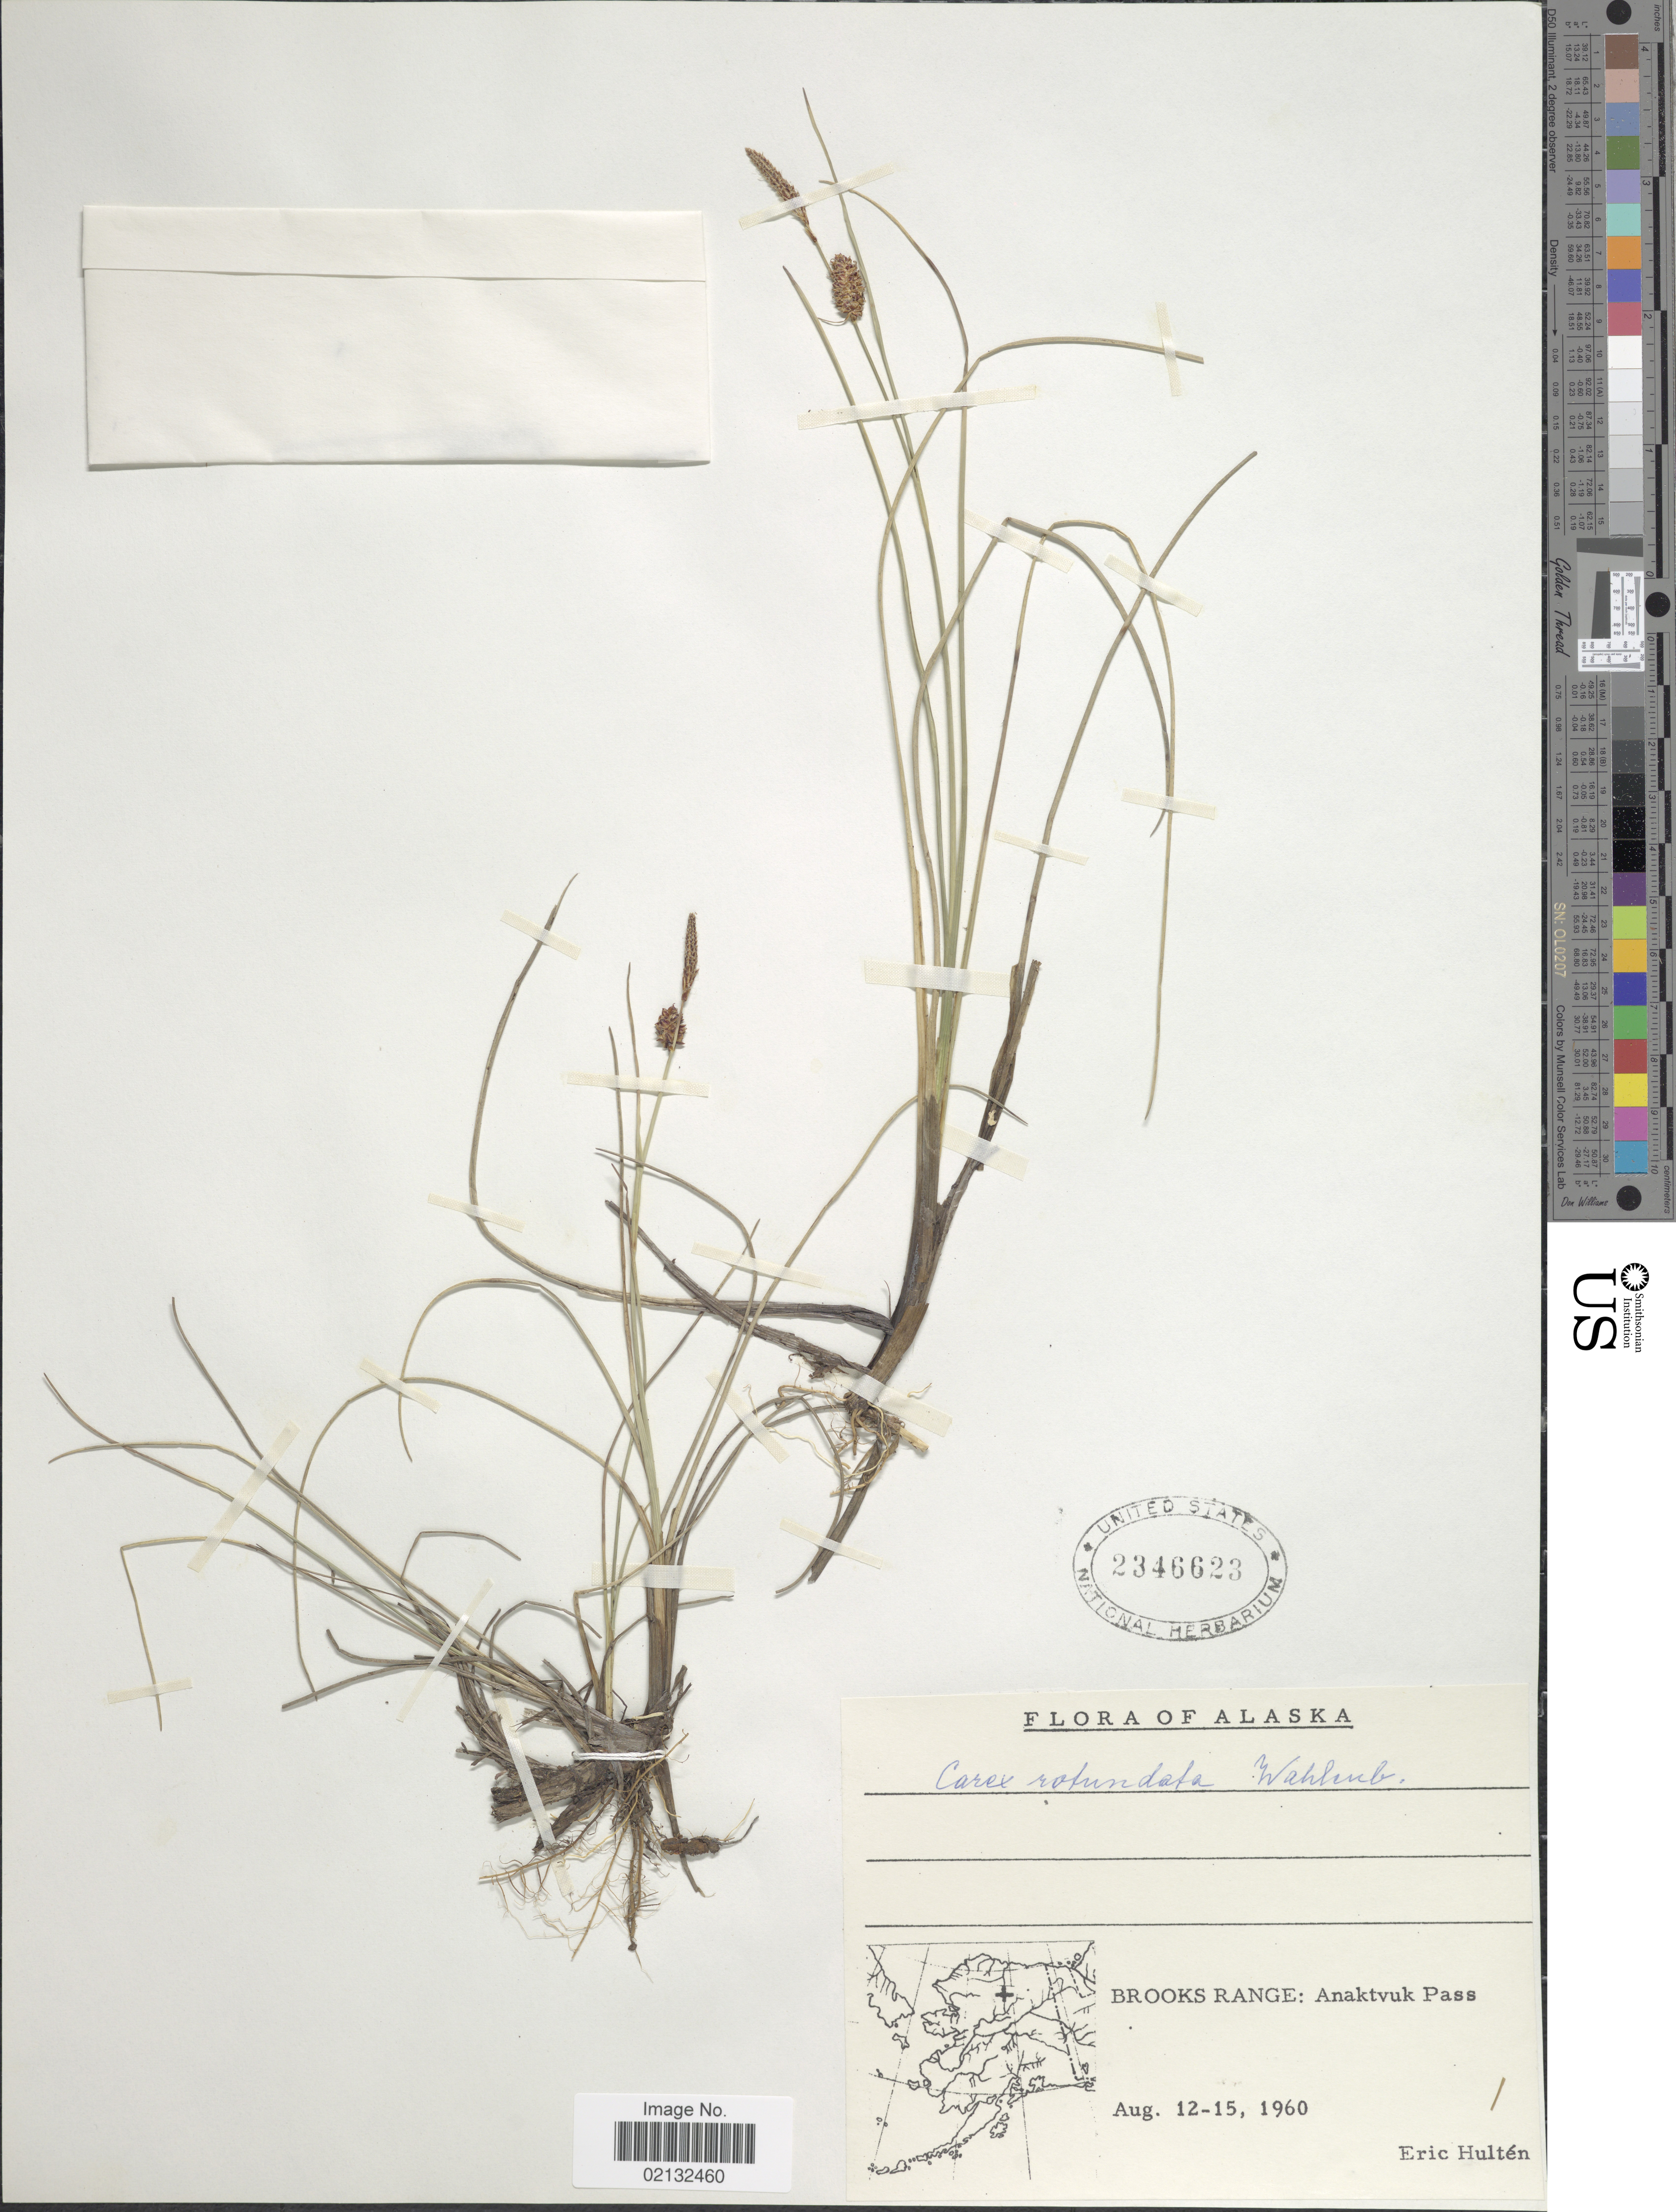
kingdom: Plantae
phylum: Tracheophyta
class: Liliopsida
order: Poales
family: Cyperaceae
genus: Carex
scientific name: Carex rotundata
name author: Wahlenb.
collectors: E. G. Hultén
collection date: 1960-08-12/1960-08-15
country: United States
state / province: Alaska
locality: Brooks Range: Anaktvuk Pass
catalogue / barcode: US 2346623